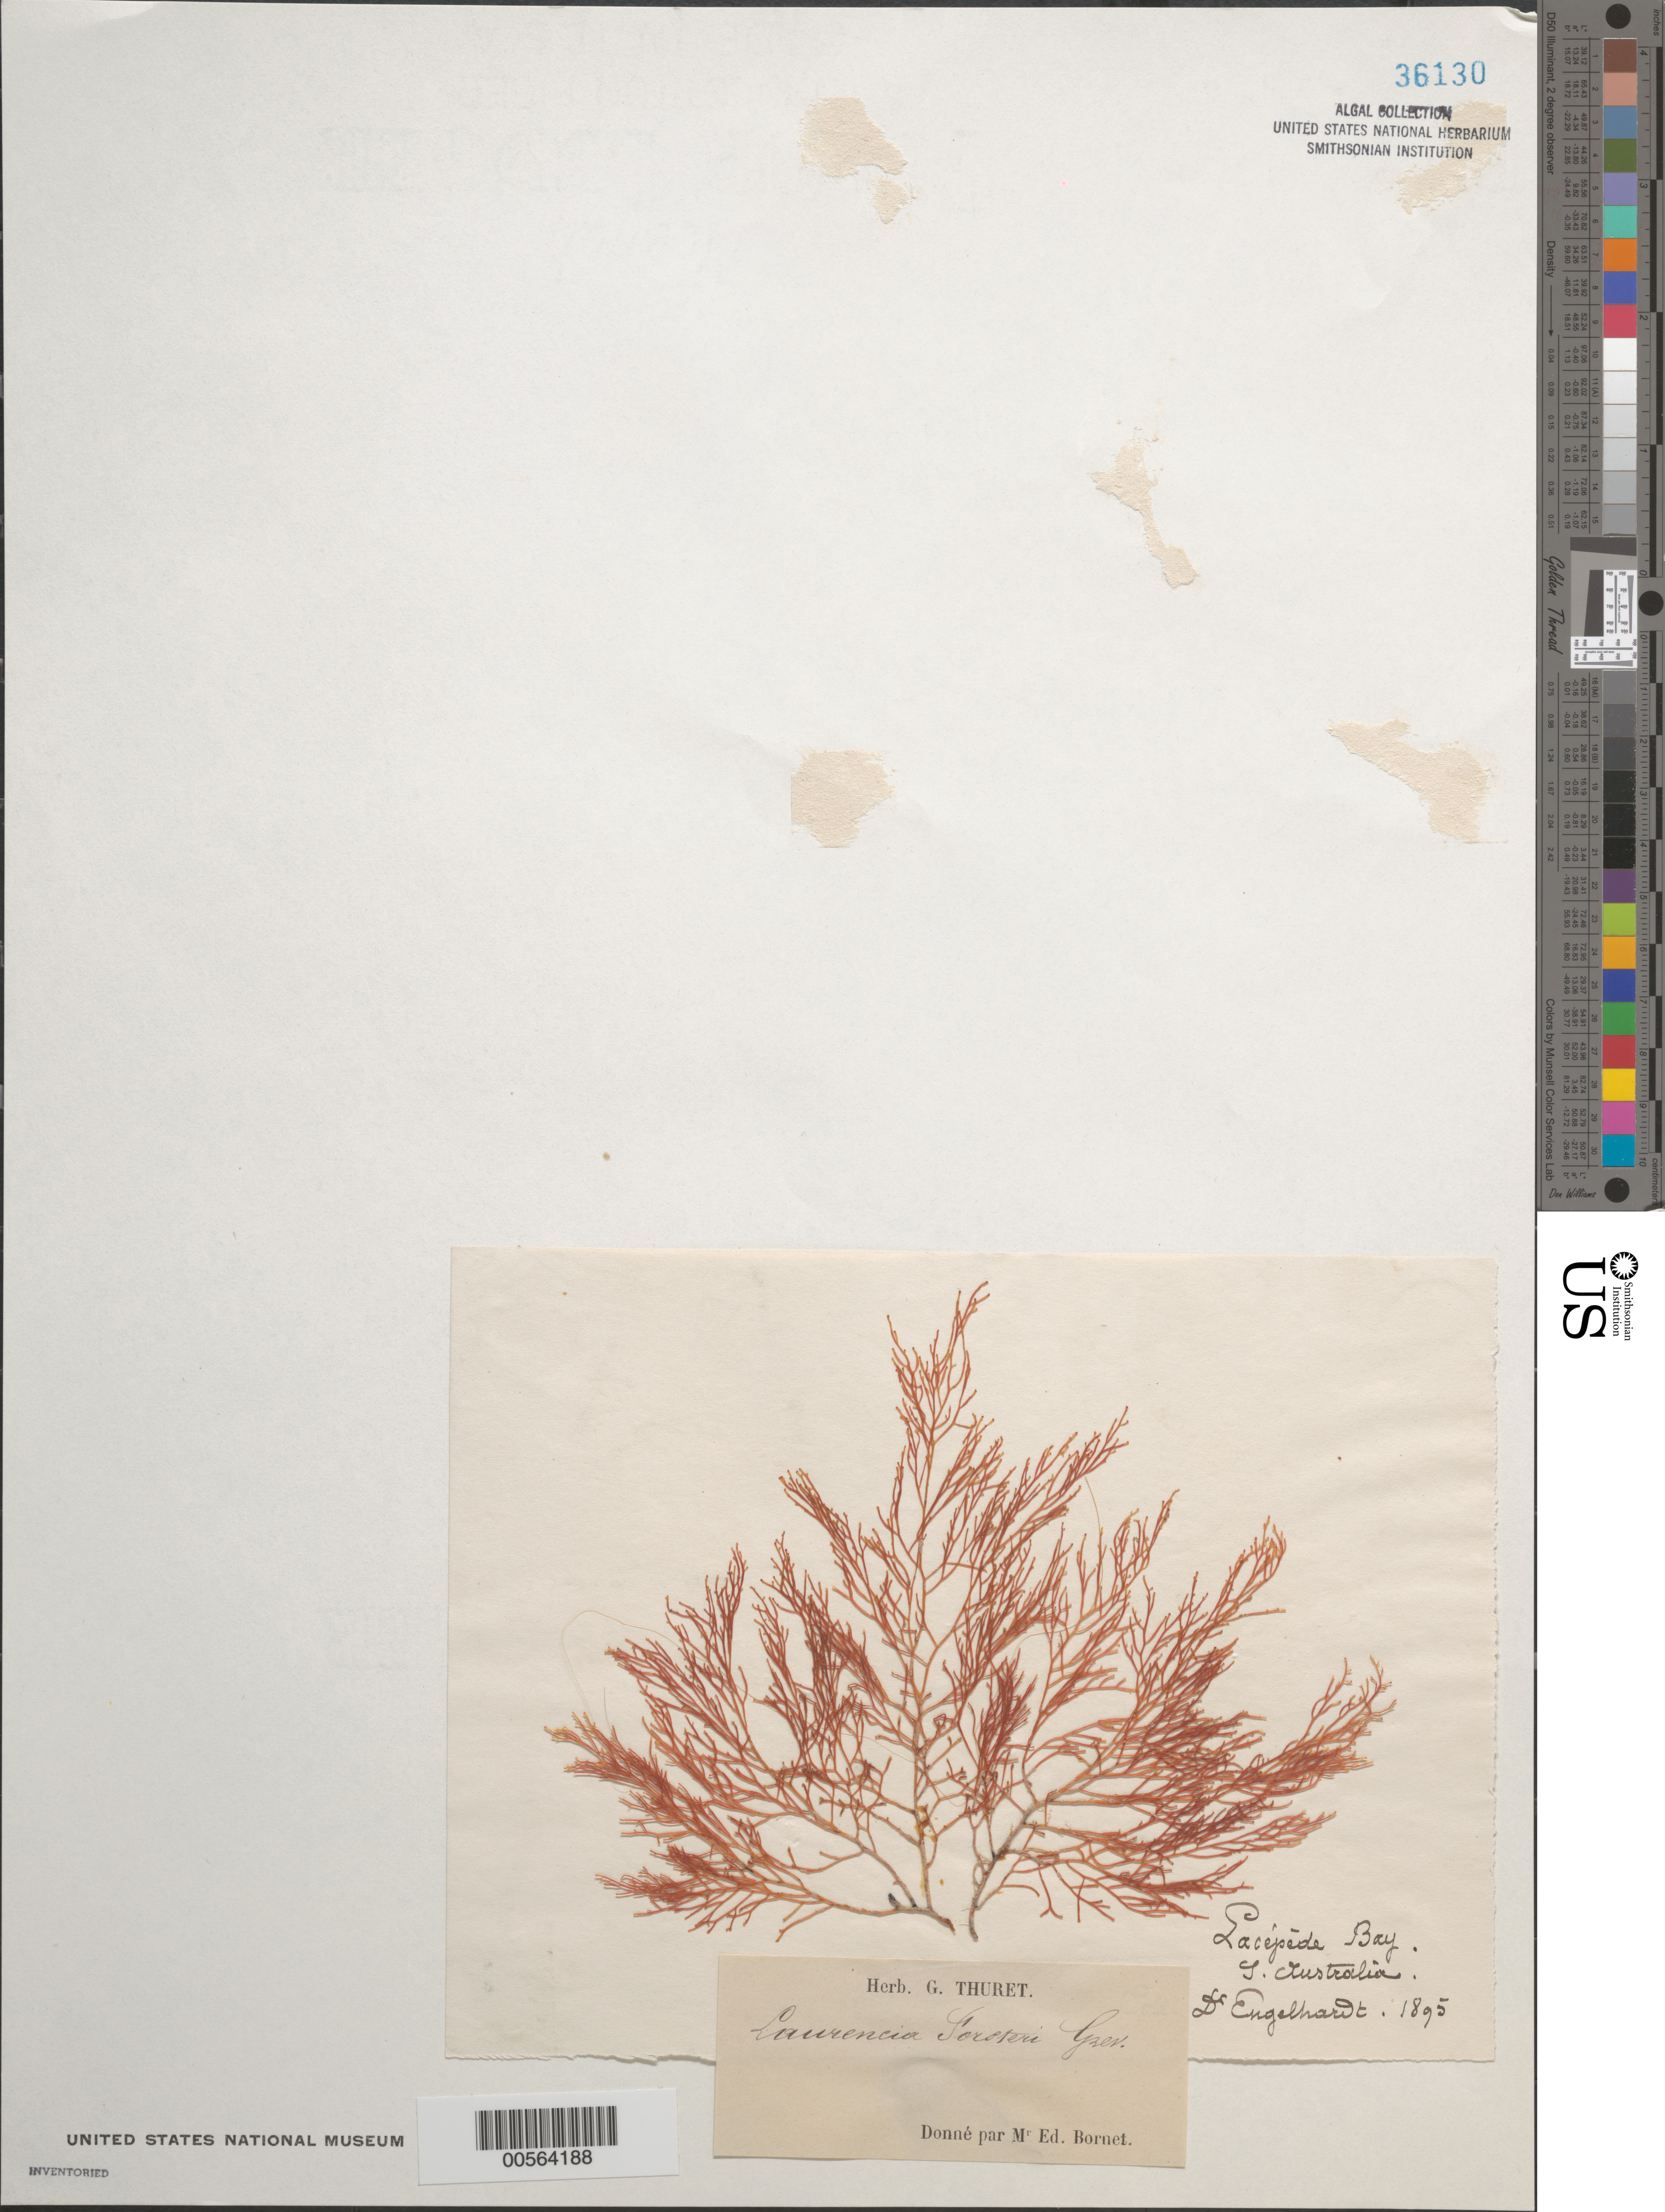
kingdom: Plantae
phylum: Rhodophyta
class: Florideophyceae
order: Ceramiales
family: Rhodomelaceae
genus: Laurencia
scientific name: Laurencia forsteri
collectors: -. Engelhardt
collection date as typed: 1895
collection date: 1895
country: Australia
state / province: South Australia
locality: Lacepede bay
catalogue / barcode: US 36130